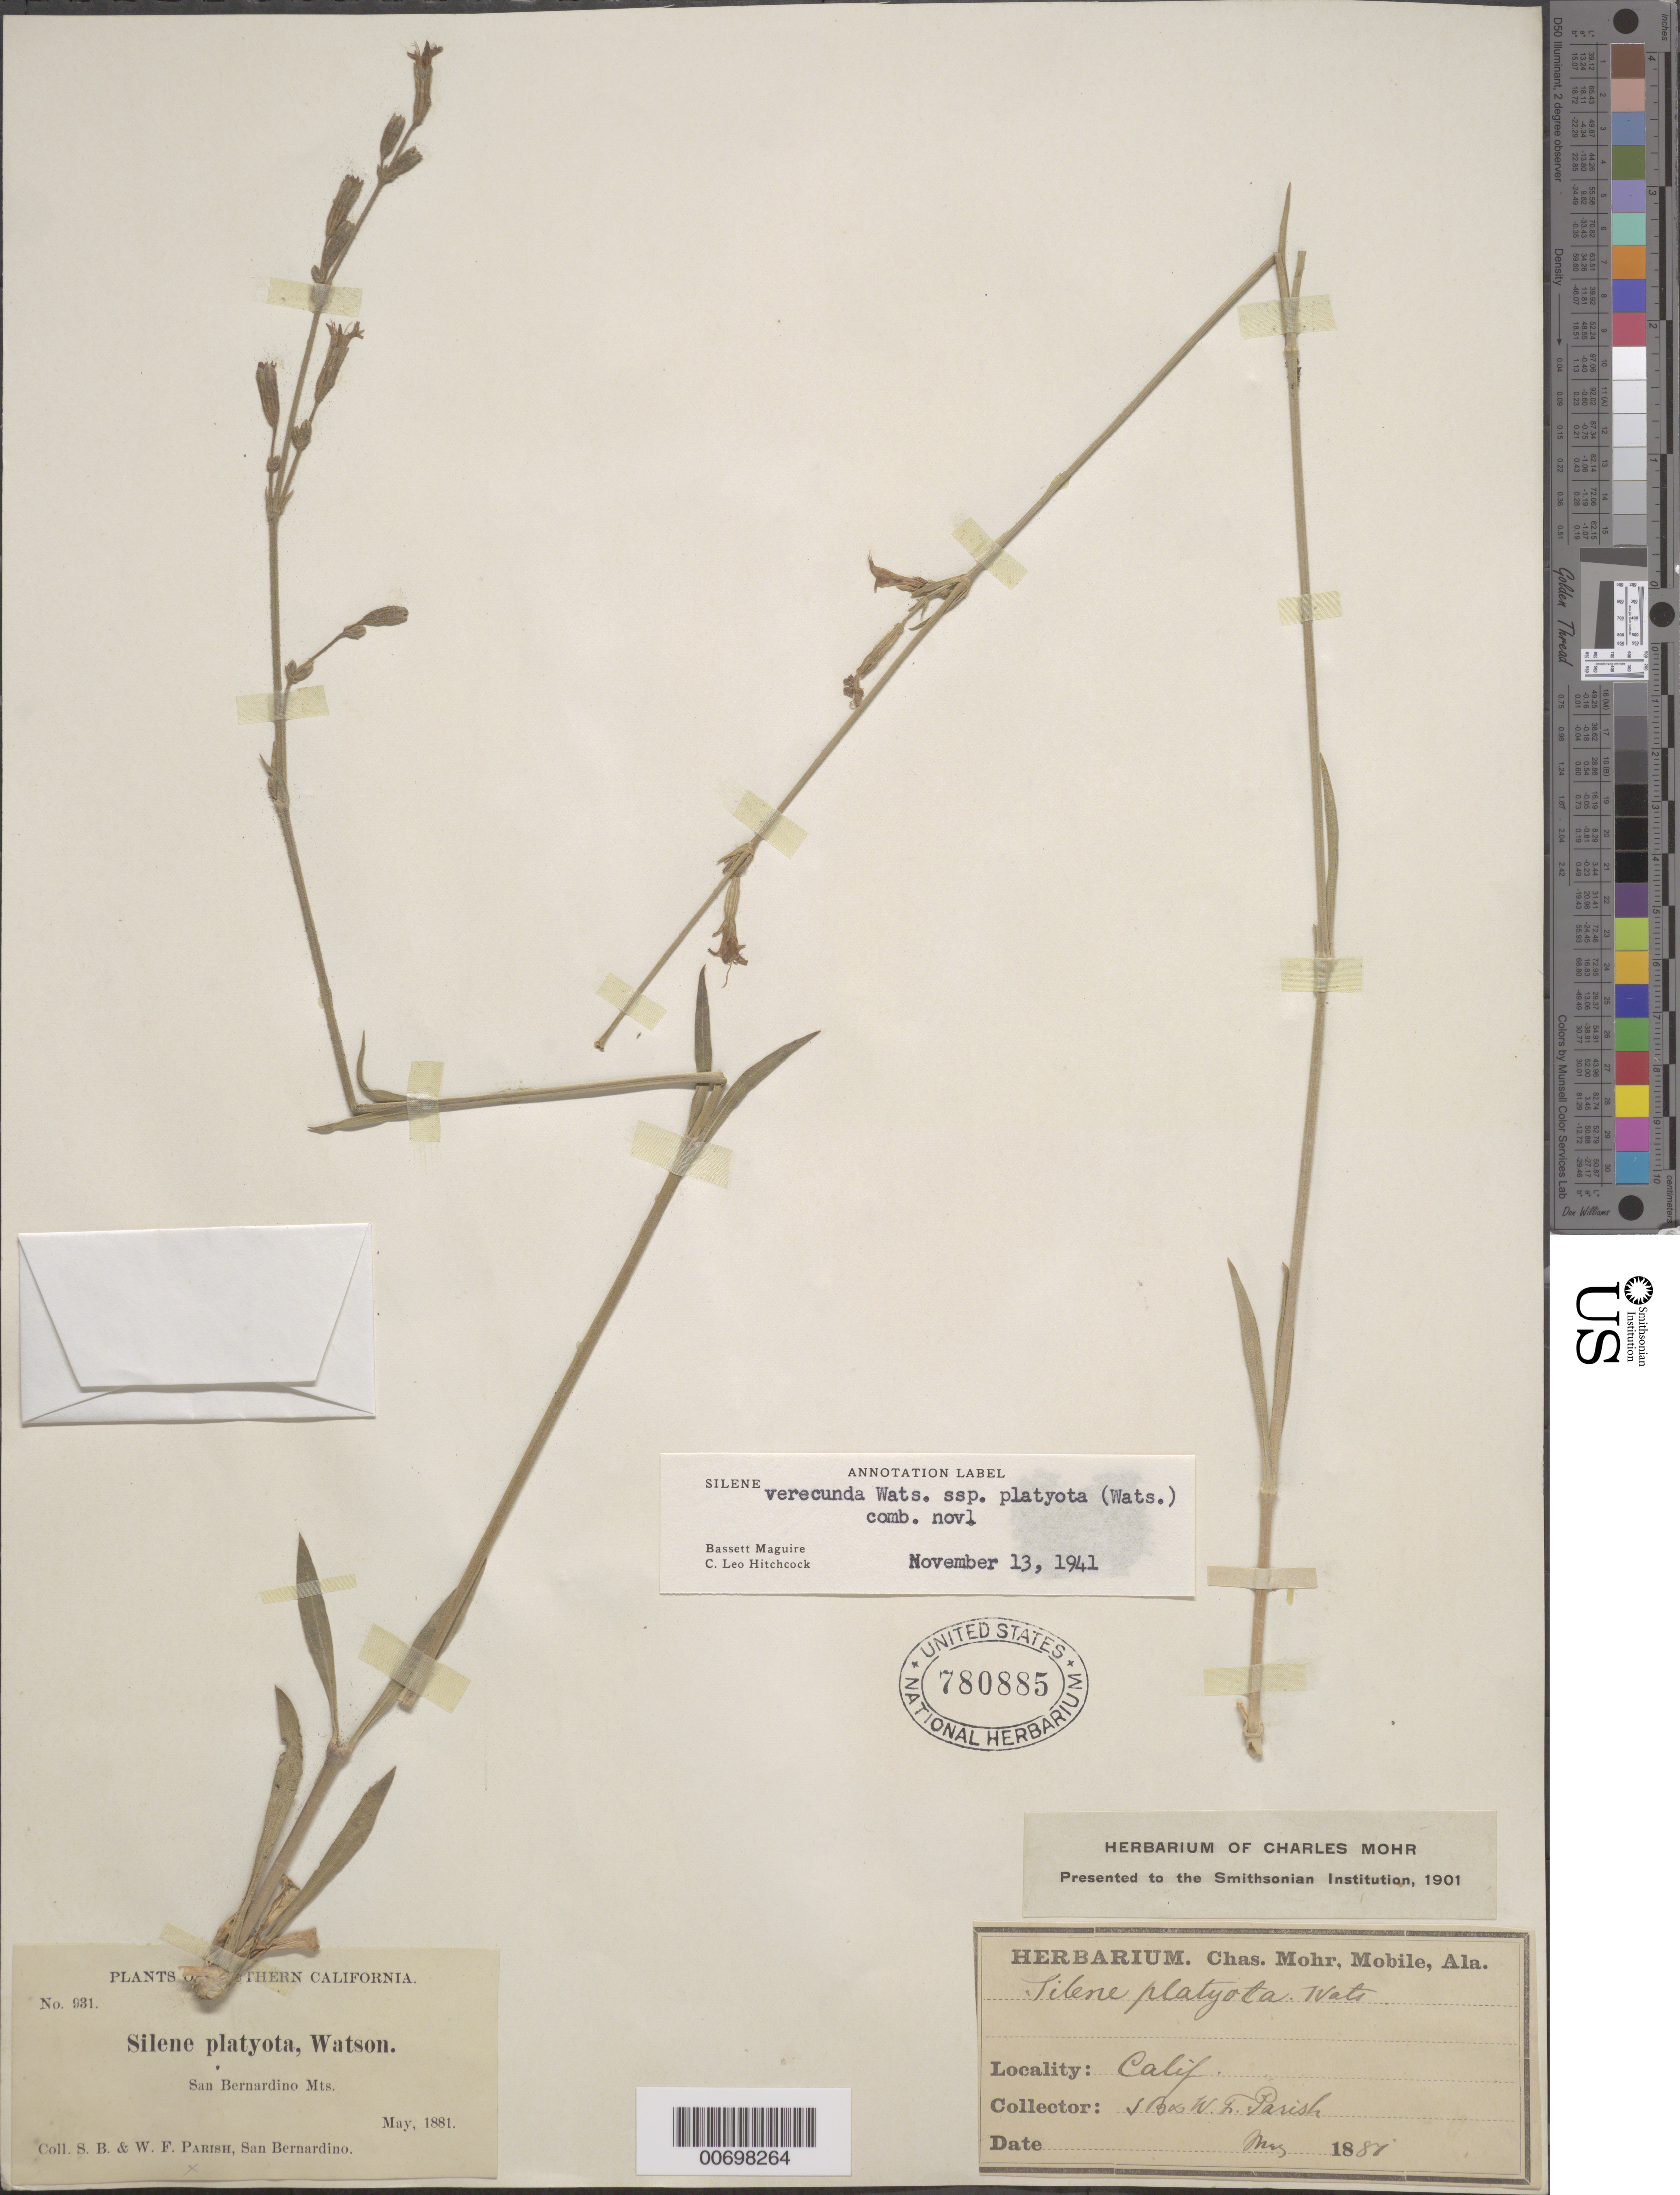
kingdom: Plantae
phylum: Tracheophyta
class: Magnoliopsida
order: Caryophyllales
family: Caryophyllaceae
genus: Silene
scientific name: Silene verecunda subsp. platyota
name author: (S. Watson) C.L. Hitchc. & Maguire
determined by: Maguire, B.; Hitchcock, C. L.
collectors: S. B. Parish & W. F. Parish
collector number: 931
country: United States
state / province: California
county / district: San Bernardino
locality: San Bernardino Mts.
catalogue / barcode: US 780885